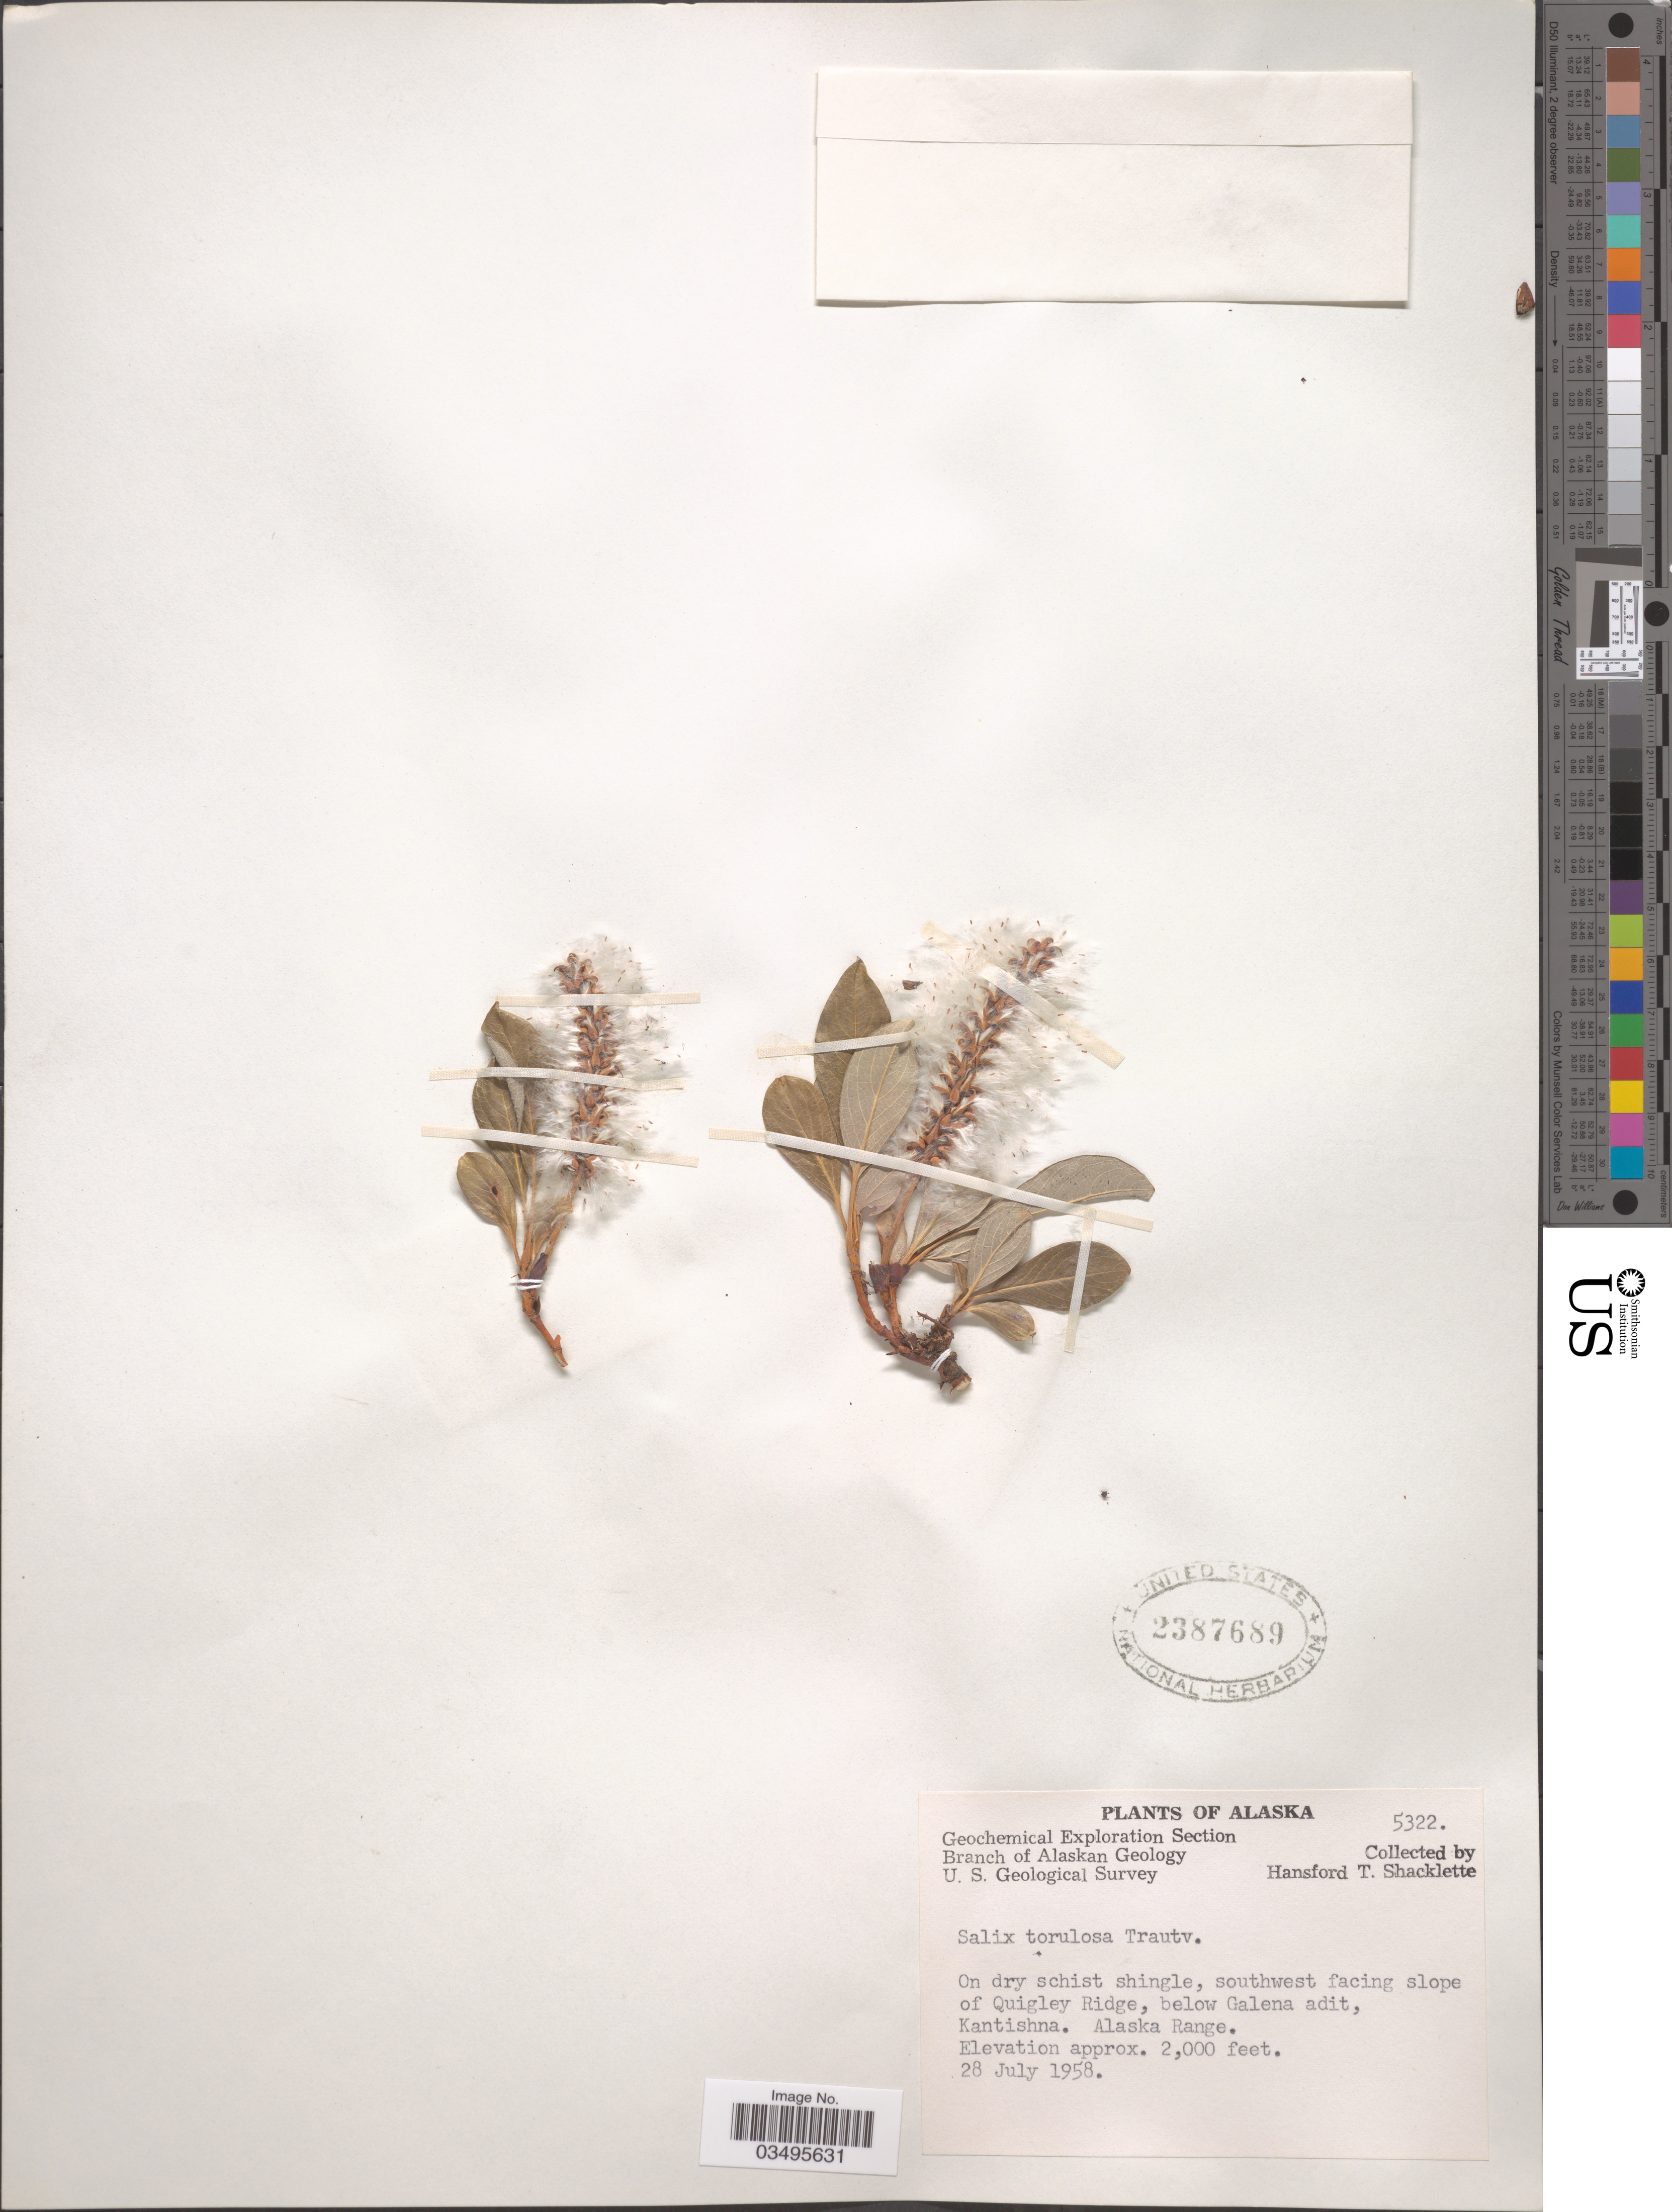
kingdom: Plantae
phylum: Tracheophyta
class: Magnoliopsida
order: Malpighiales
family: Salicaceae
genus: Salix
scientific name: Salix arctica var. torulosa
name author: Raup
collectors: H. Shacklette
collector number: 5322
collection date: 1958-07-28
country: United States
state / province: Alaska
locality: Southwest facing slope of Quigley Ridge, below Galena adit, Kantishna. Alaska Range.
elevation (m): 610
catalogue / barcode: US 2387689